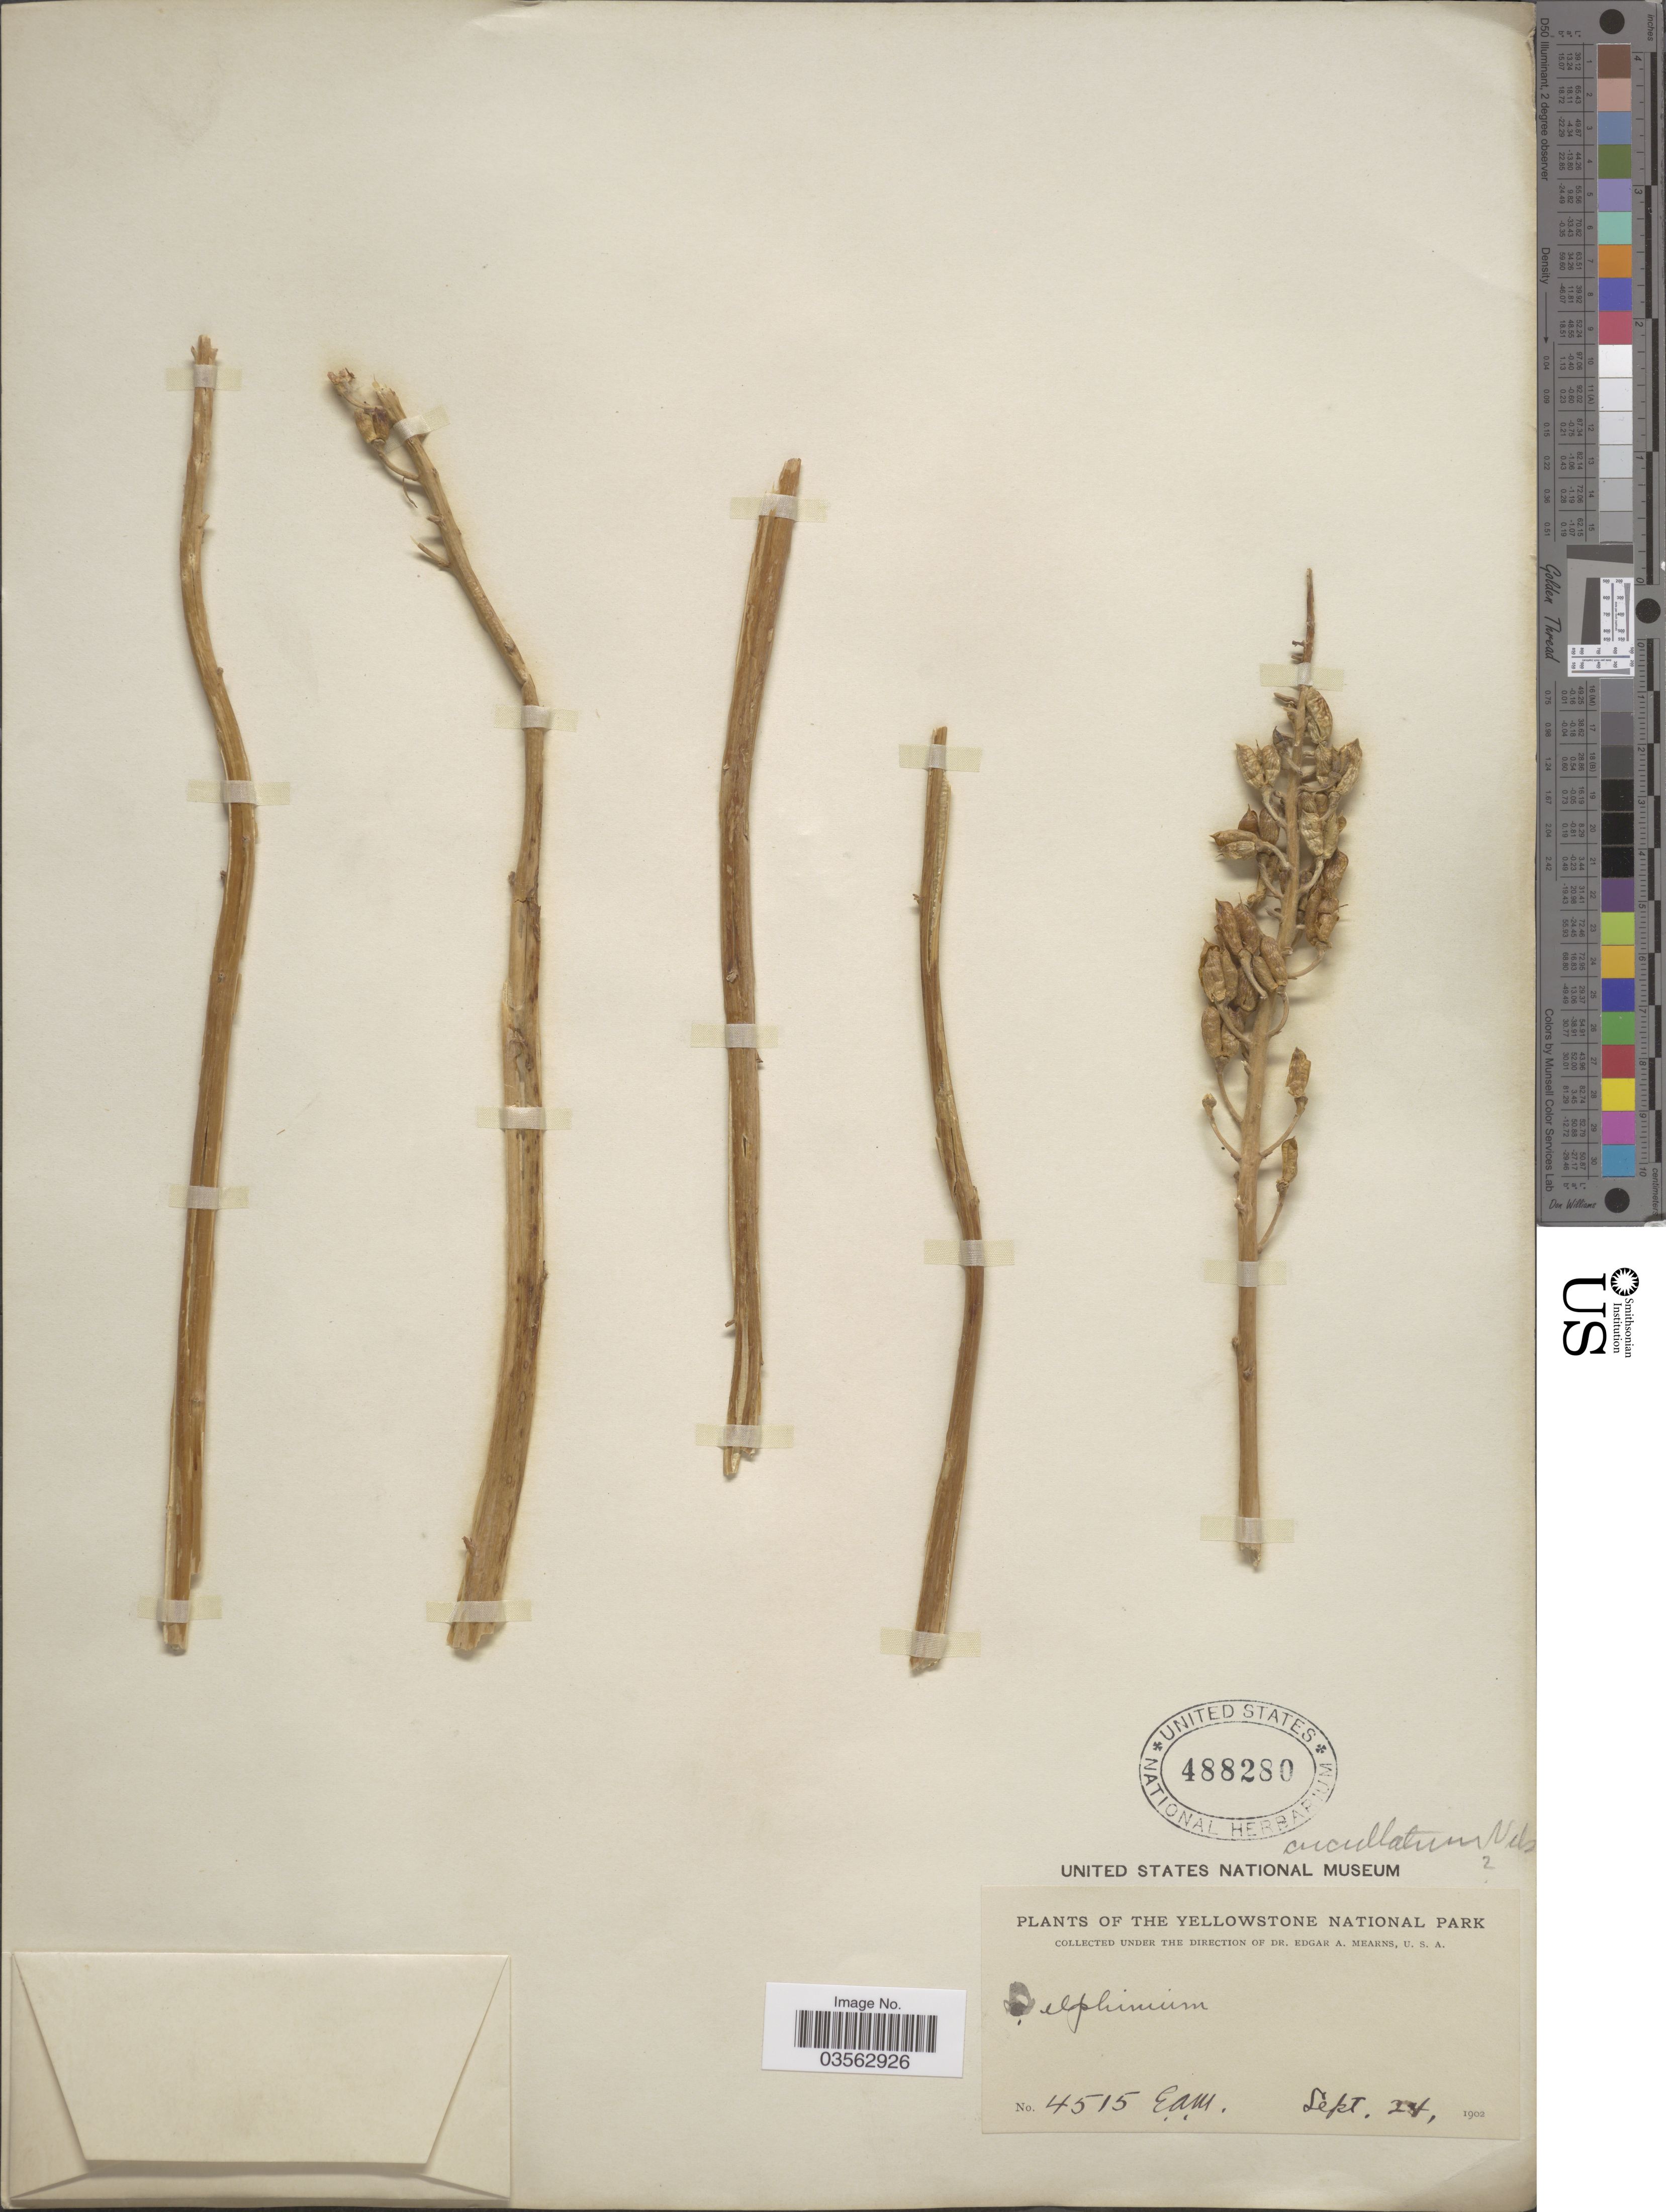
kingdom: Plantae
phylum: Tracheophyta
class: Magnoliopsida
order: Ranunculales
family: Ranunculaceae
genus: Delphinium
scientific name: Delphinium cucullatum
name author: E. Nelson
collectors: E. A. Mearns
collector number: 4515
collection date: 1902-09-24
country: United States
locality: The Yellowstone National Park.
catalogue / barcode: US 488280